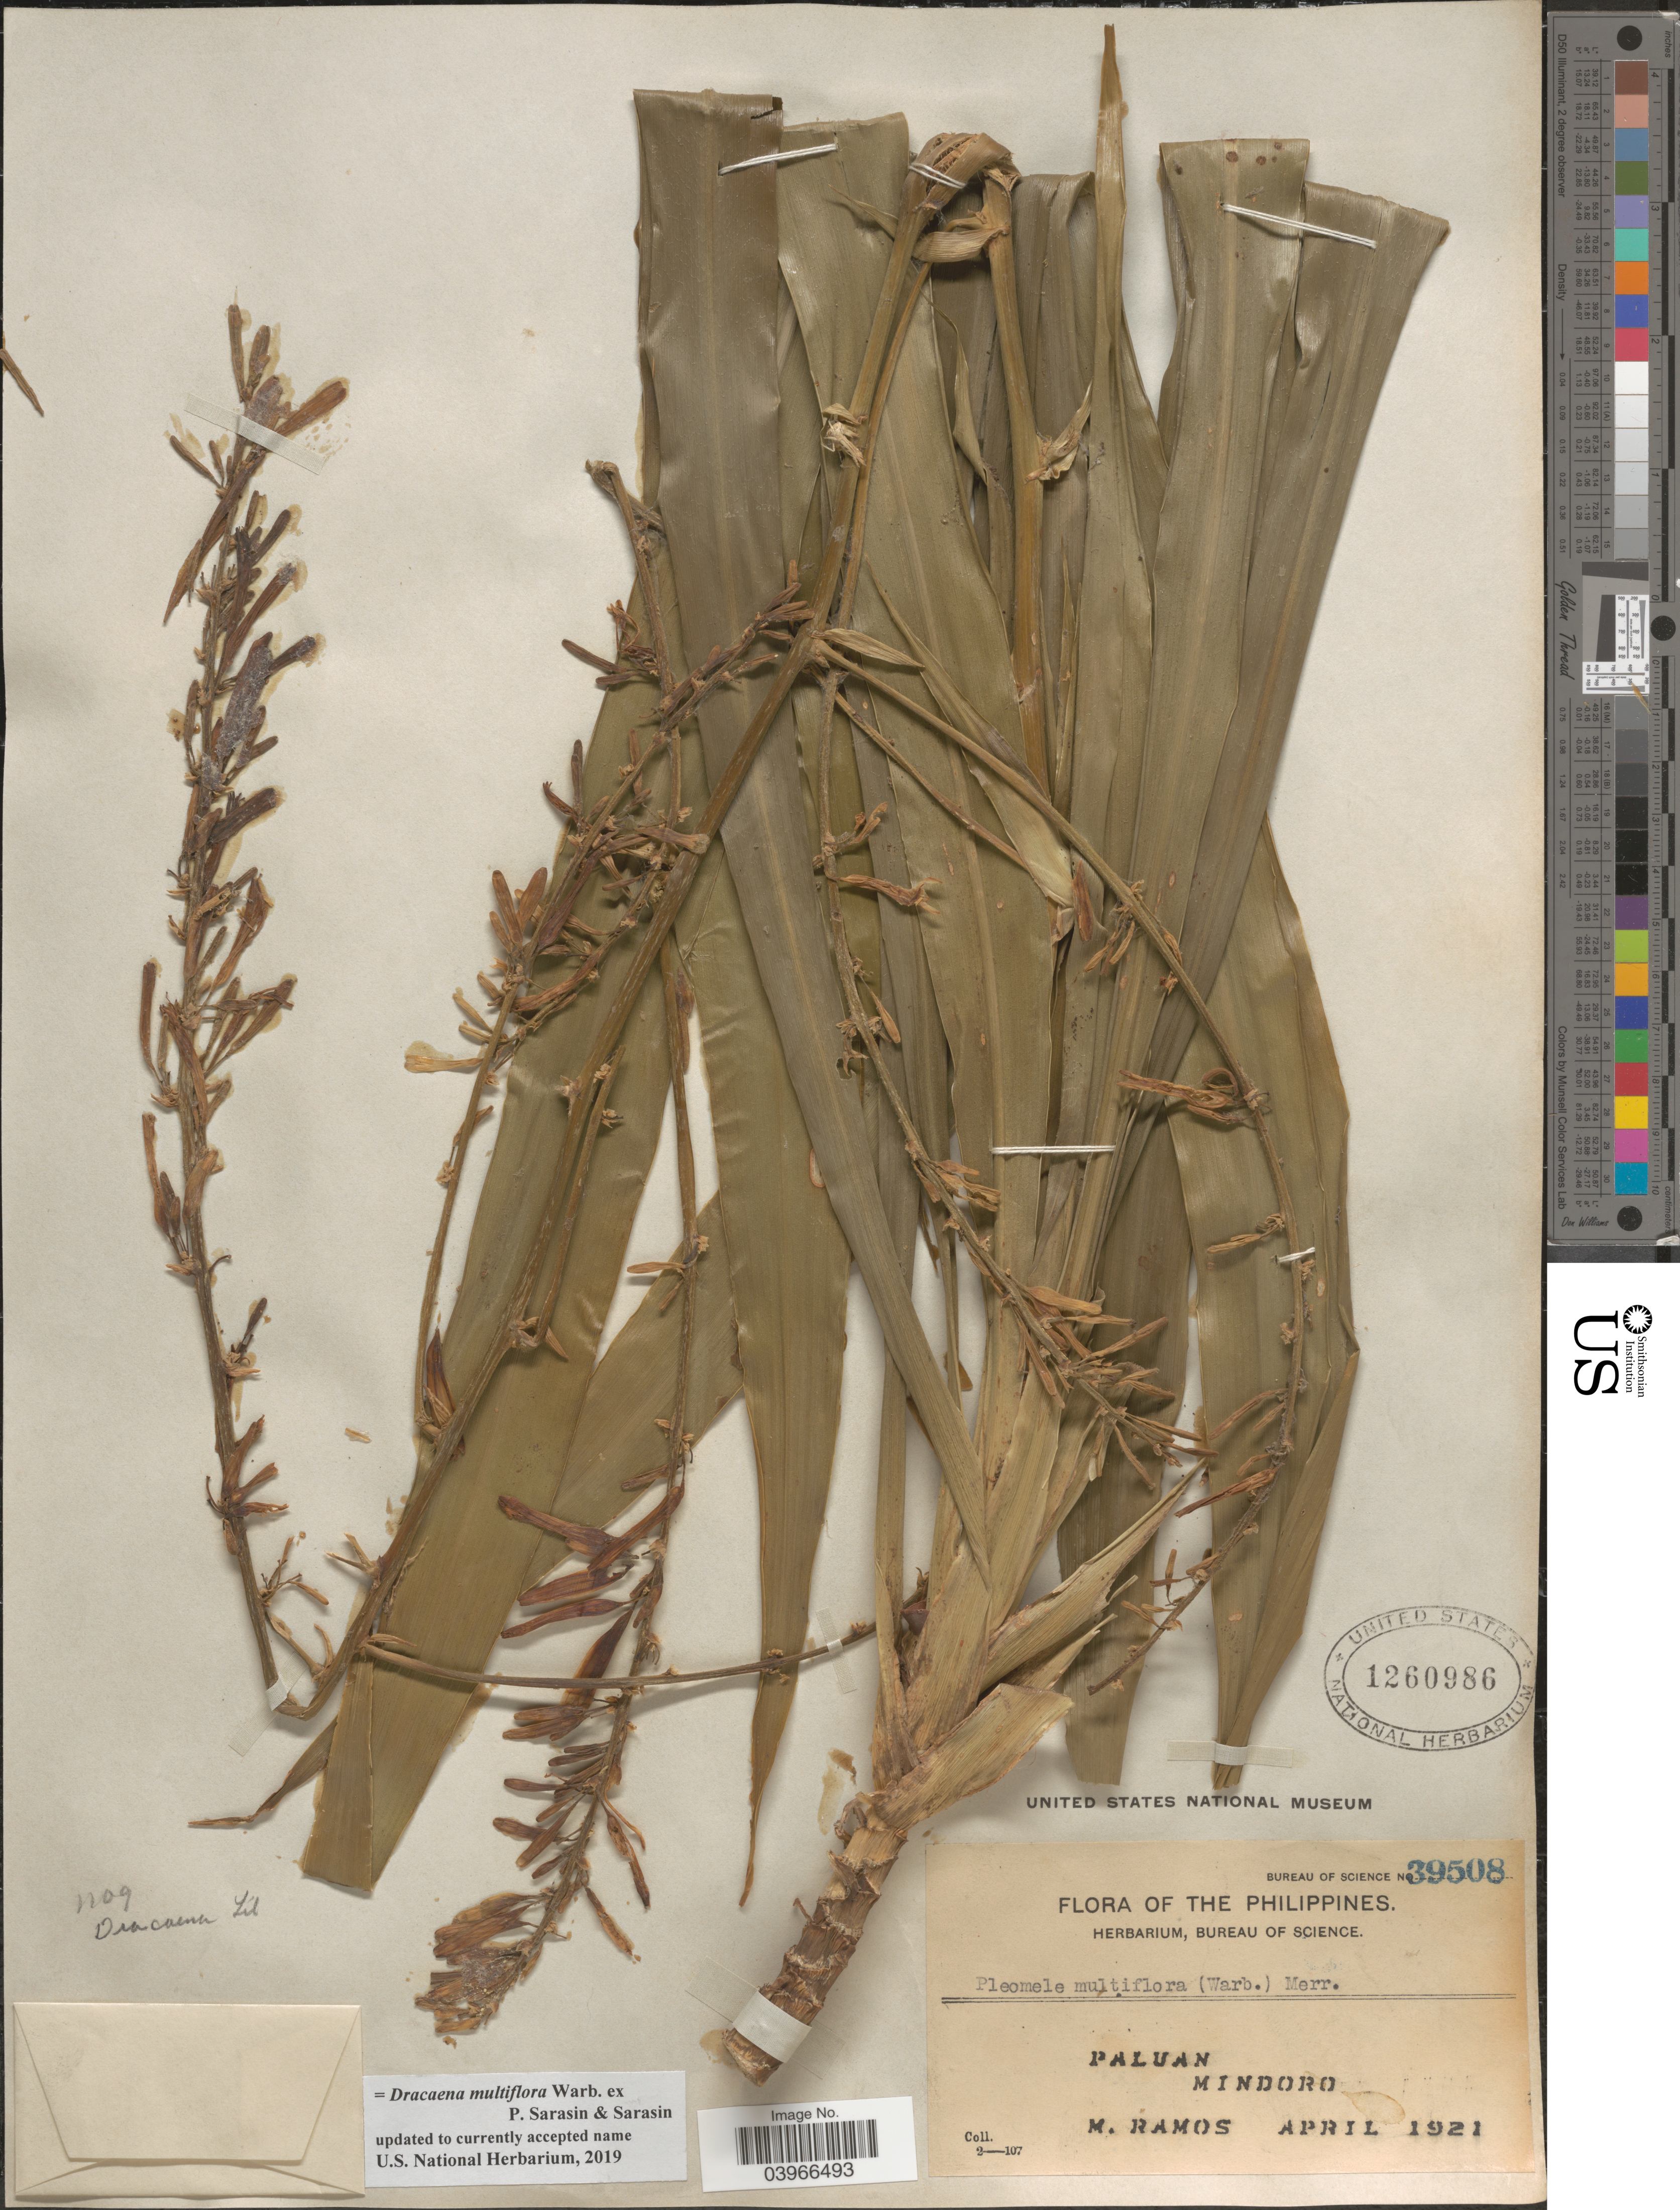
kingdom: Plantae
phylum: Tracheophyta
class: Liliopsida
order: Asparagales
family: Asparagaceae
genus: Dracaena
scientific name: Dracaena multiflora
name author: Warb. ex Sarasin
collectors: M. Ramos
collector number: Bureau of Science 39508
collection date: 1921-04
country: Philippines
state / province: Mimaropa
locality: Paluan. Mindoro.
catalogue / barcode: US 1260986